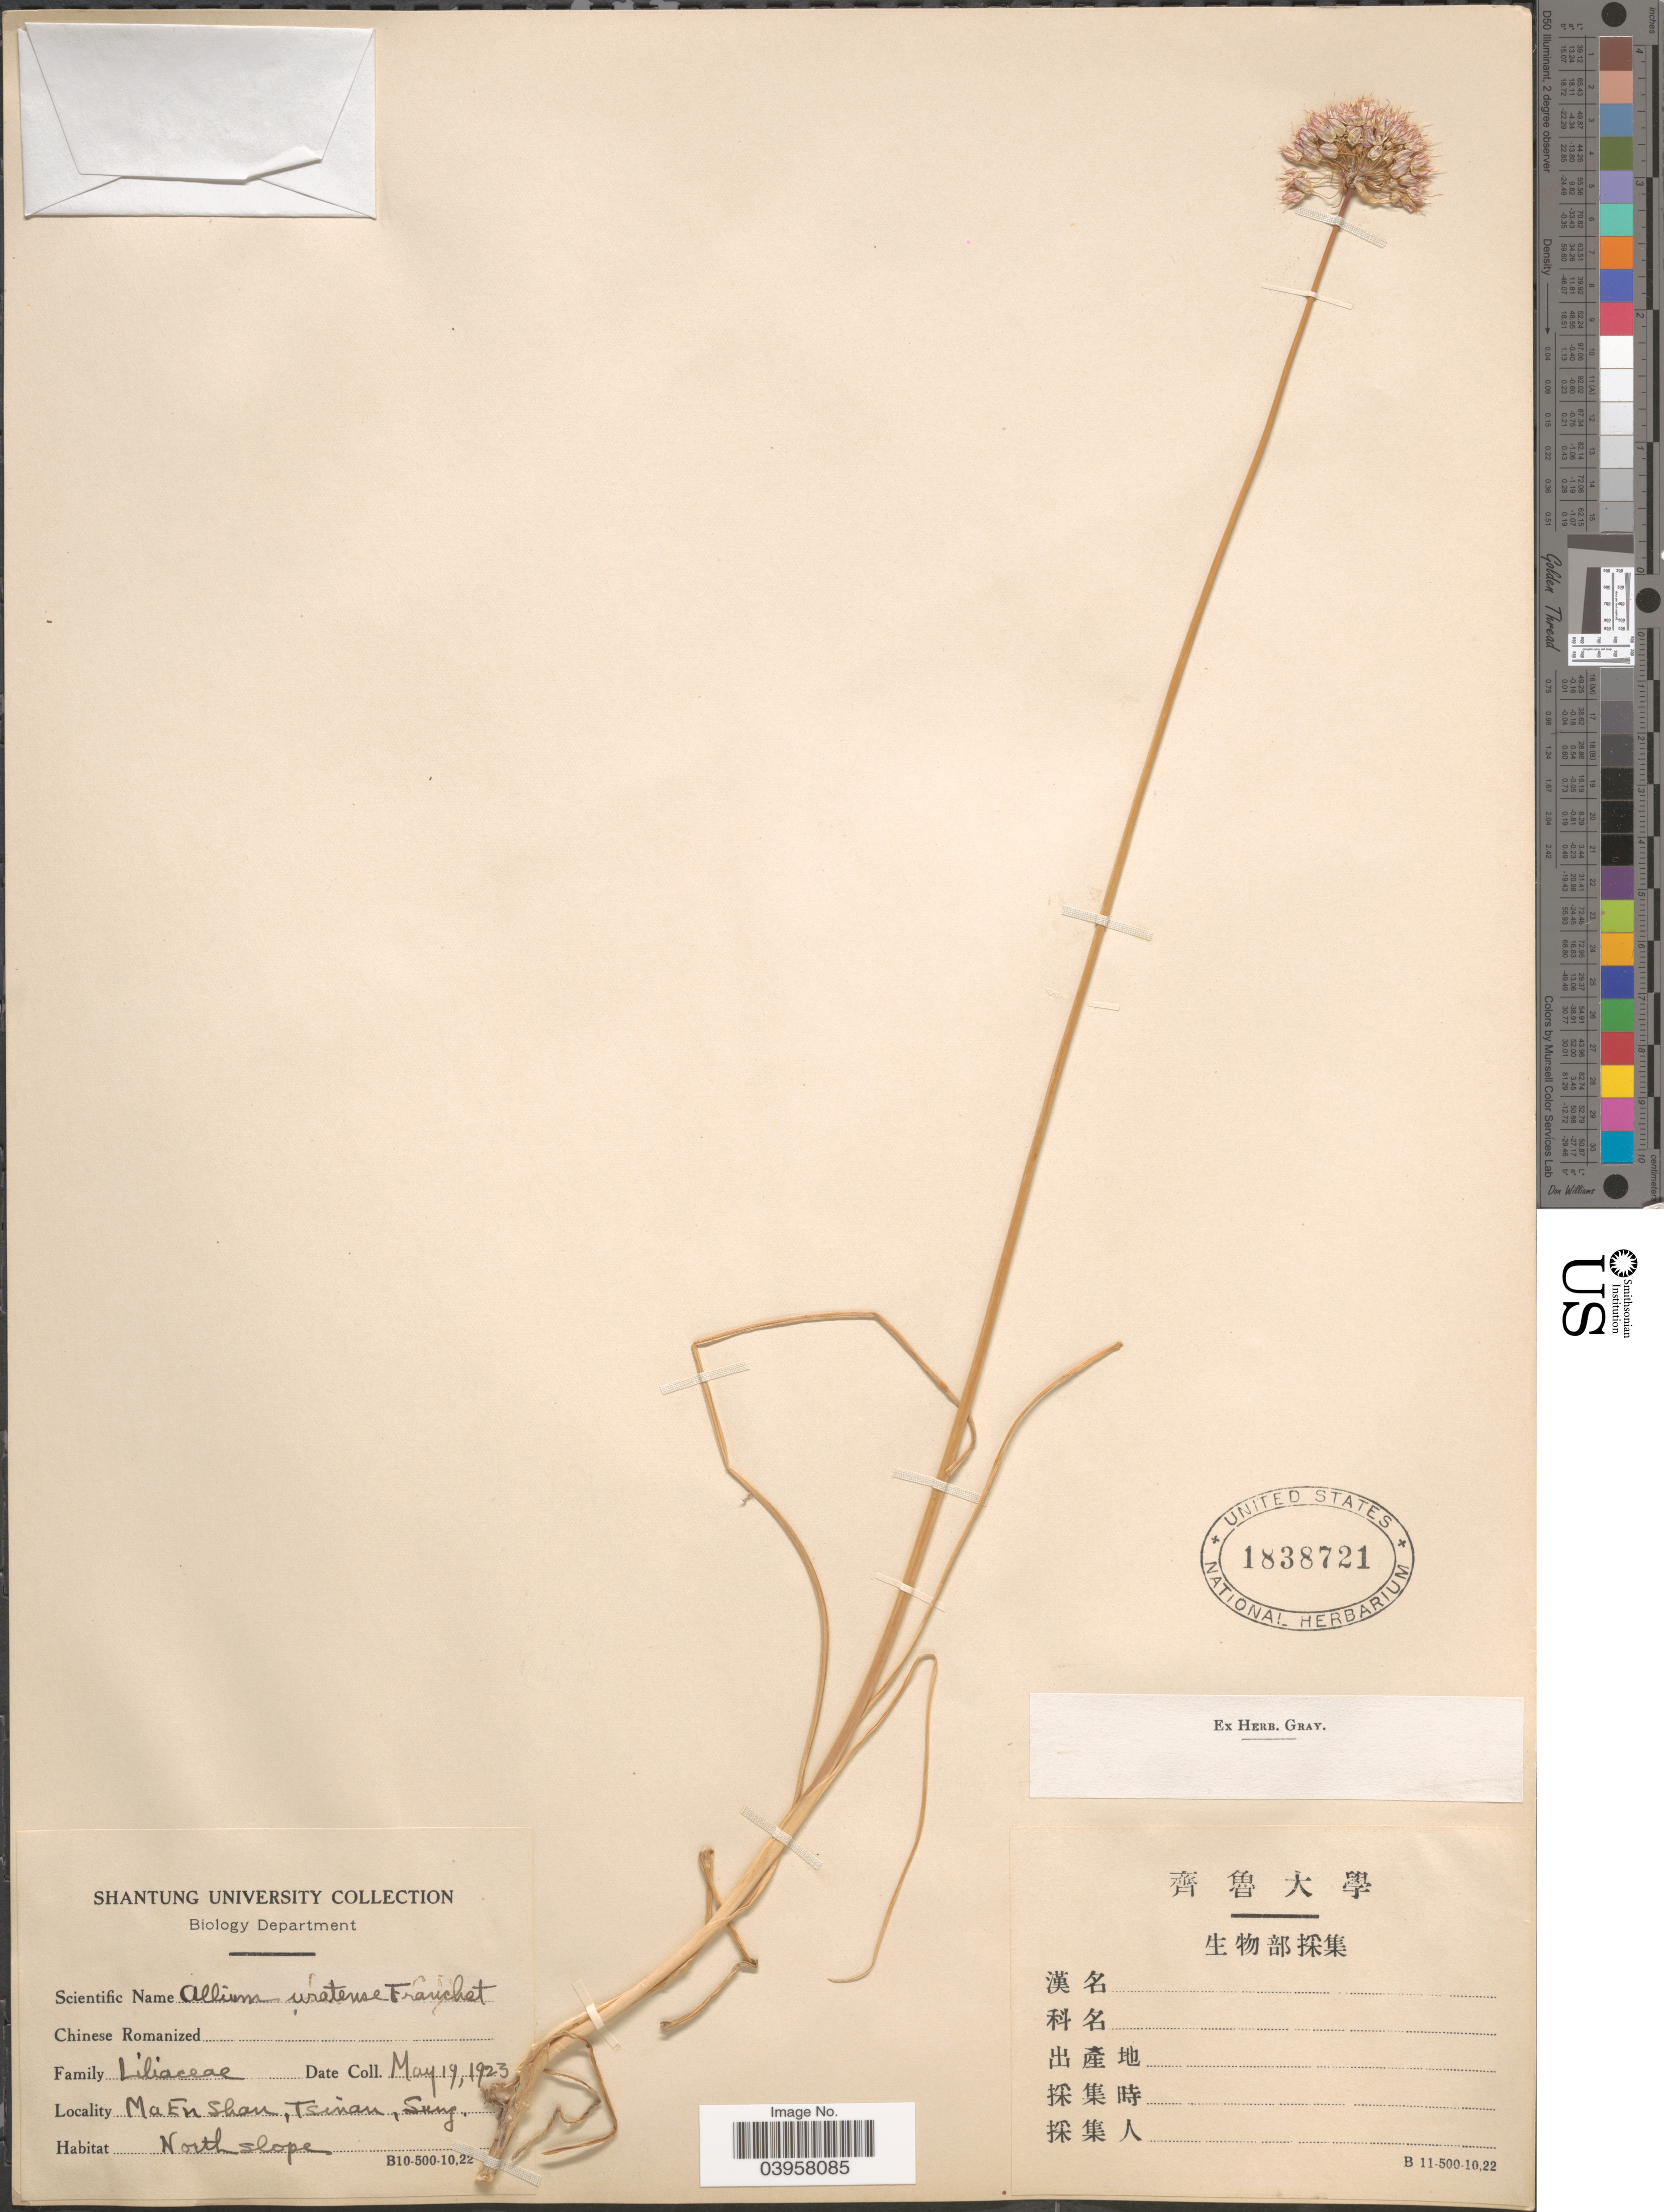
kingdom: Plantae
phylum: Tracheophyta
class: Liliopsida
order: Asparagales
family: Amaryllidaceae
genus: Allium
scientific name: Allium uratense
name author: Franch.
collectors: ex herb. Gray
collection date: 1923-05-19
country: China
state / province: Shandong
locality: Ma En Shan, Tsinan, Sung. North slope.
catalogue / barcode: US 1838721